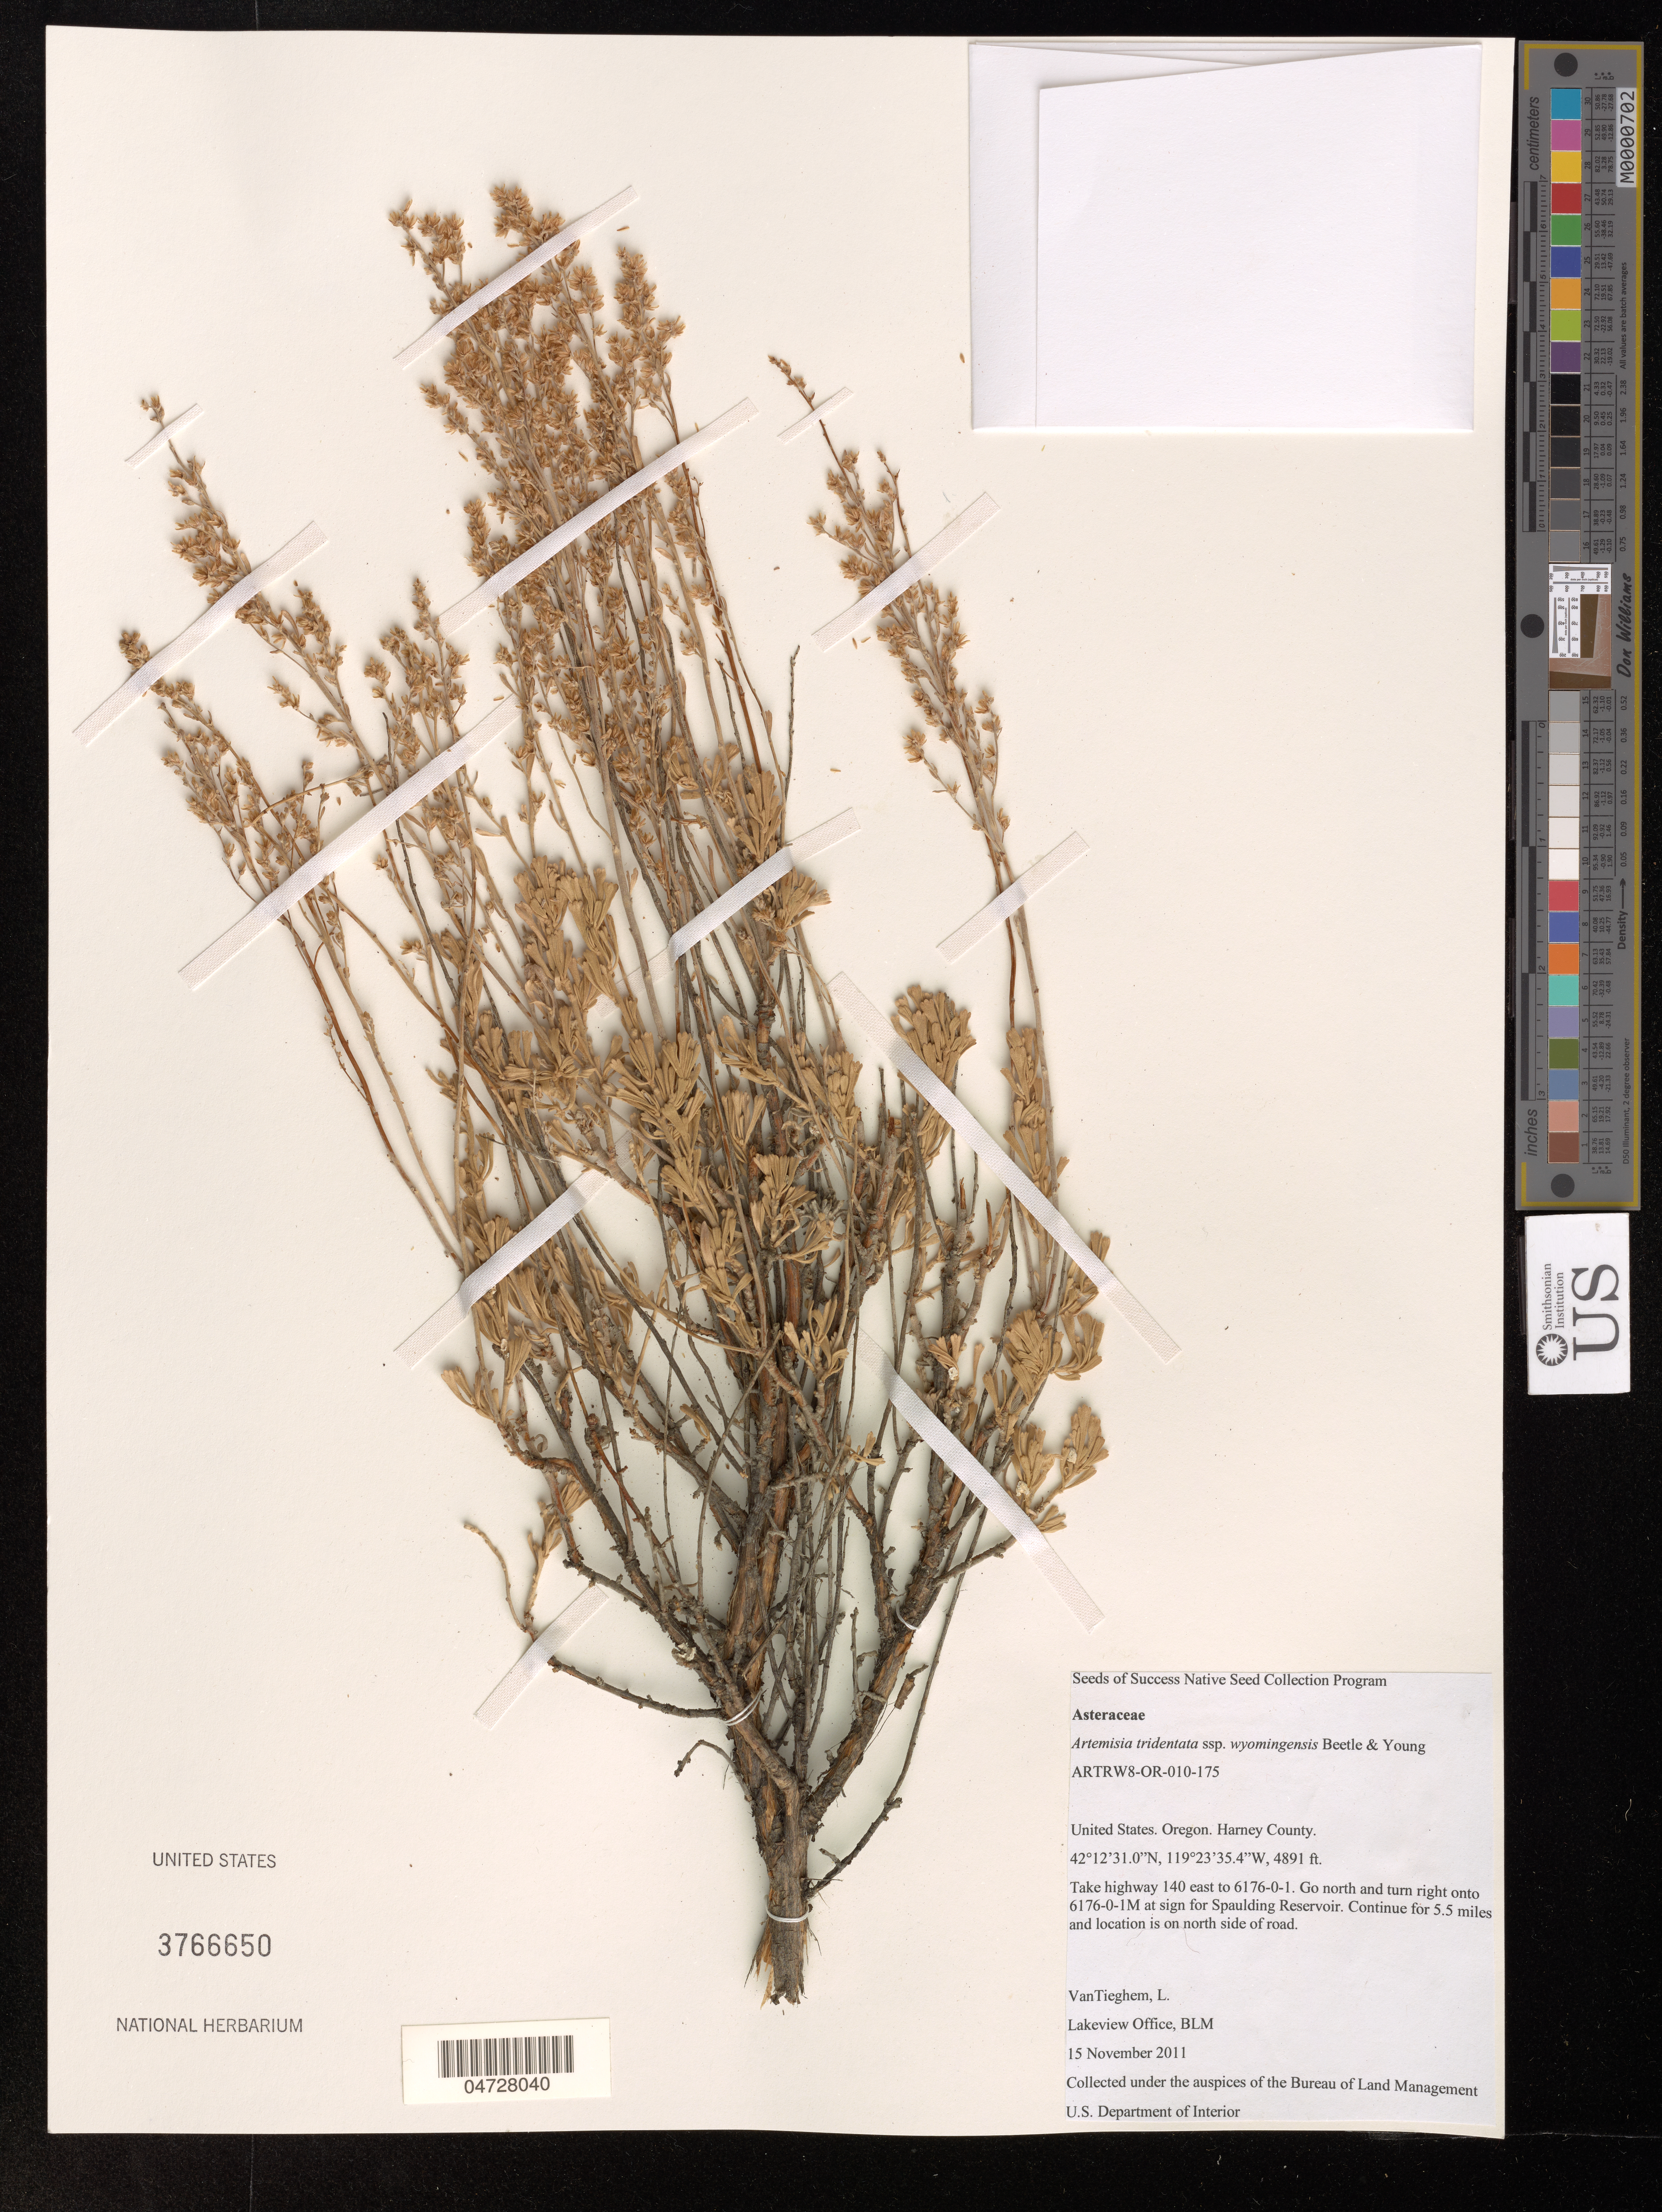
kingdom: Plantae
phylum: Tracheophyta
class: Magnoliopsida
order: Asterales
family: Asteraceae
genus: Artemisia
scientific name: Artemisia tridentata subsp. wyomingensis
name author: (Beetle & A.L. Young) S.L. Welsh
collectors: L. VanTieghem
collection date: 2011-11-15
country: United States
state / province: Oregon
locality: Harney County, Take highway 140 east to 6176-0-1. Go north and turn right onto 6176-0-1M at sign for Spaulding Reservoir. Continue for 5.5 miles and location is on north side of road.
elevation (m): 1491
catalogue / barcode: US 3766650